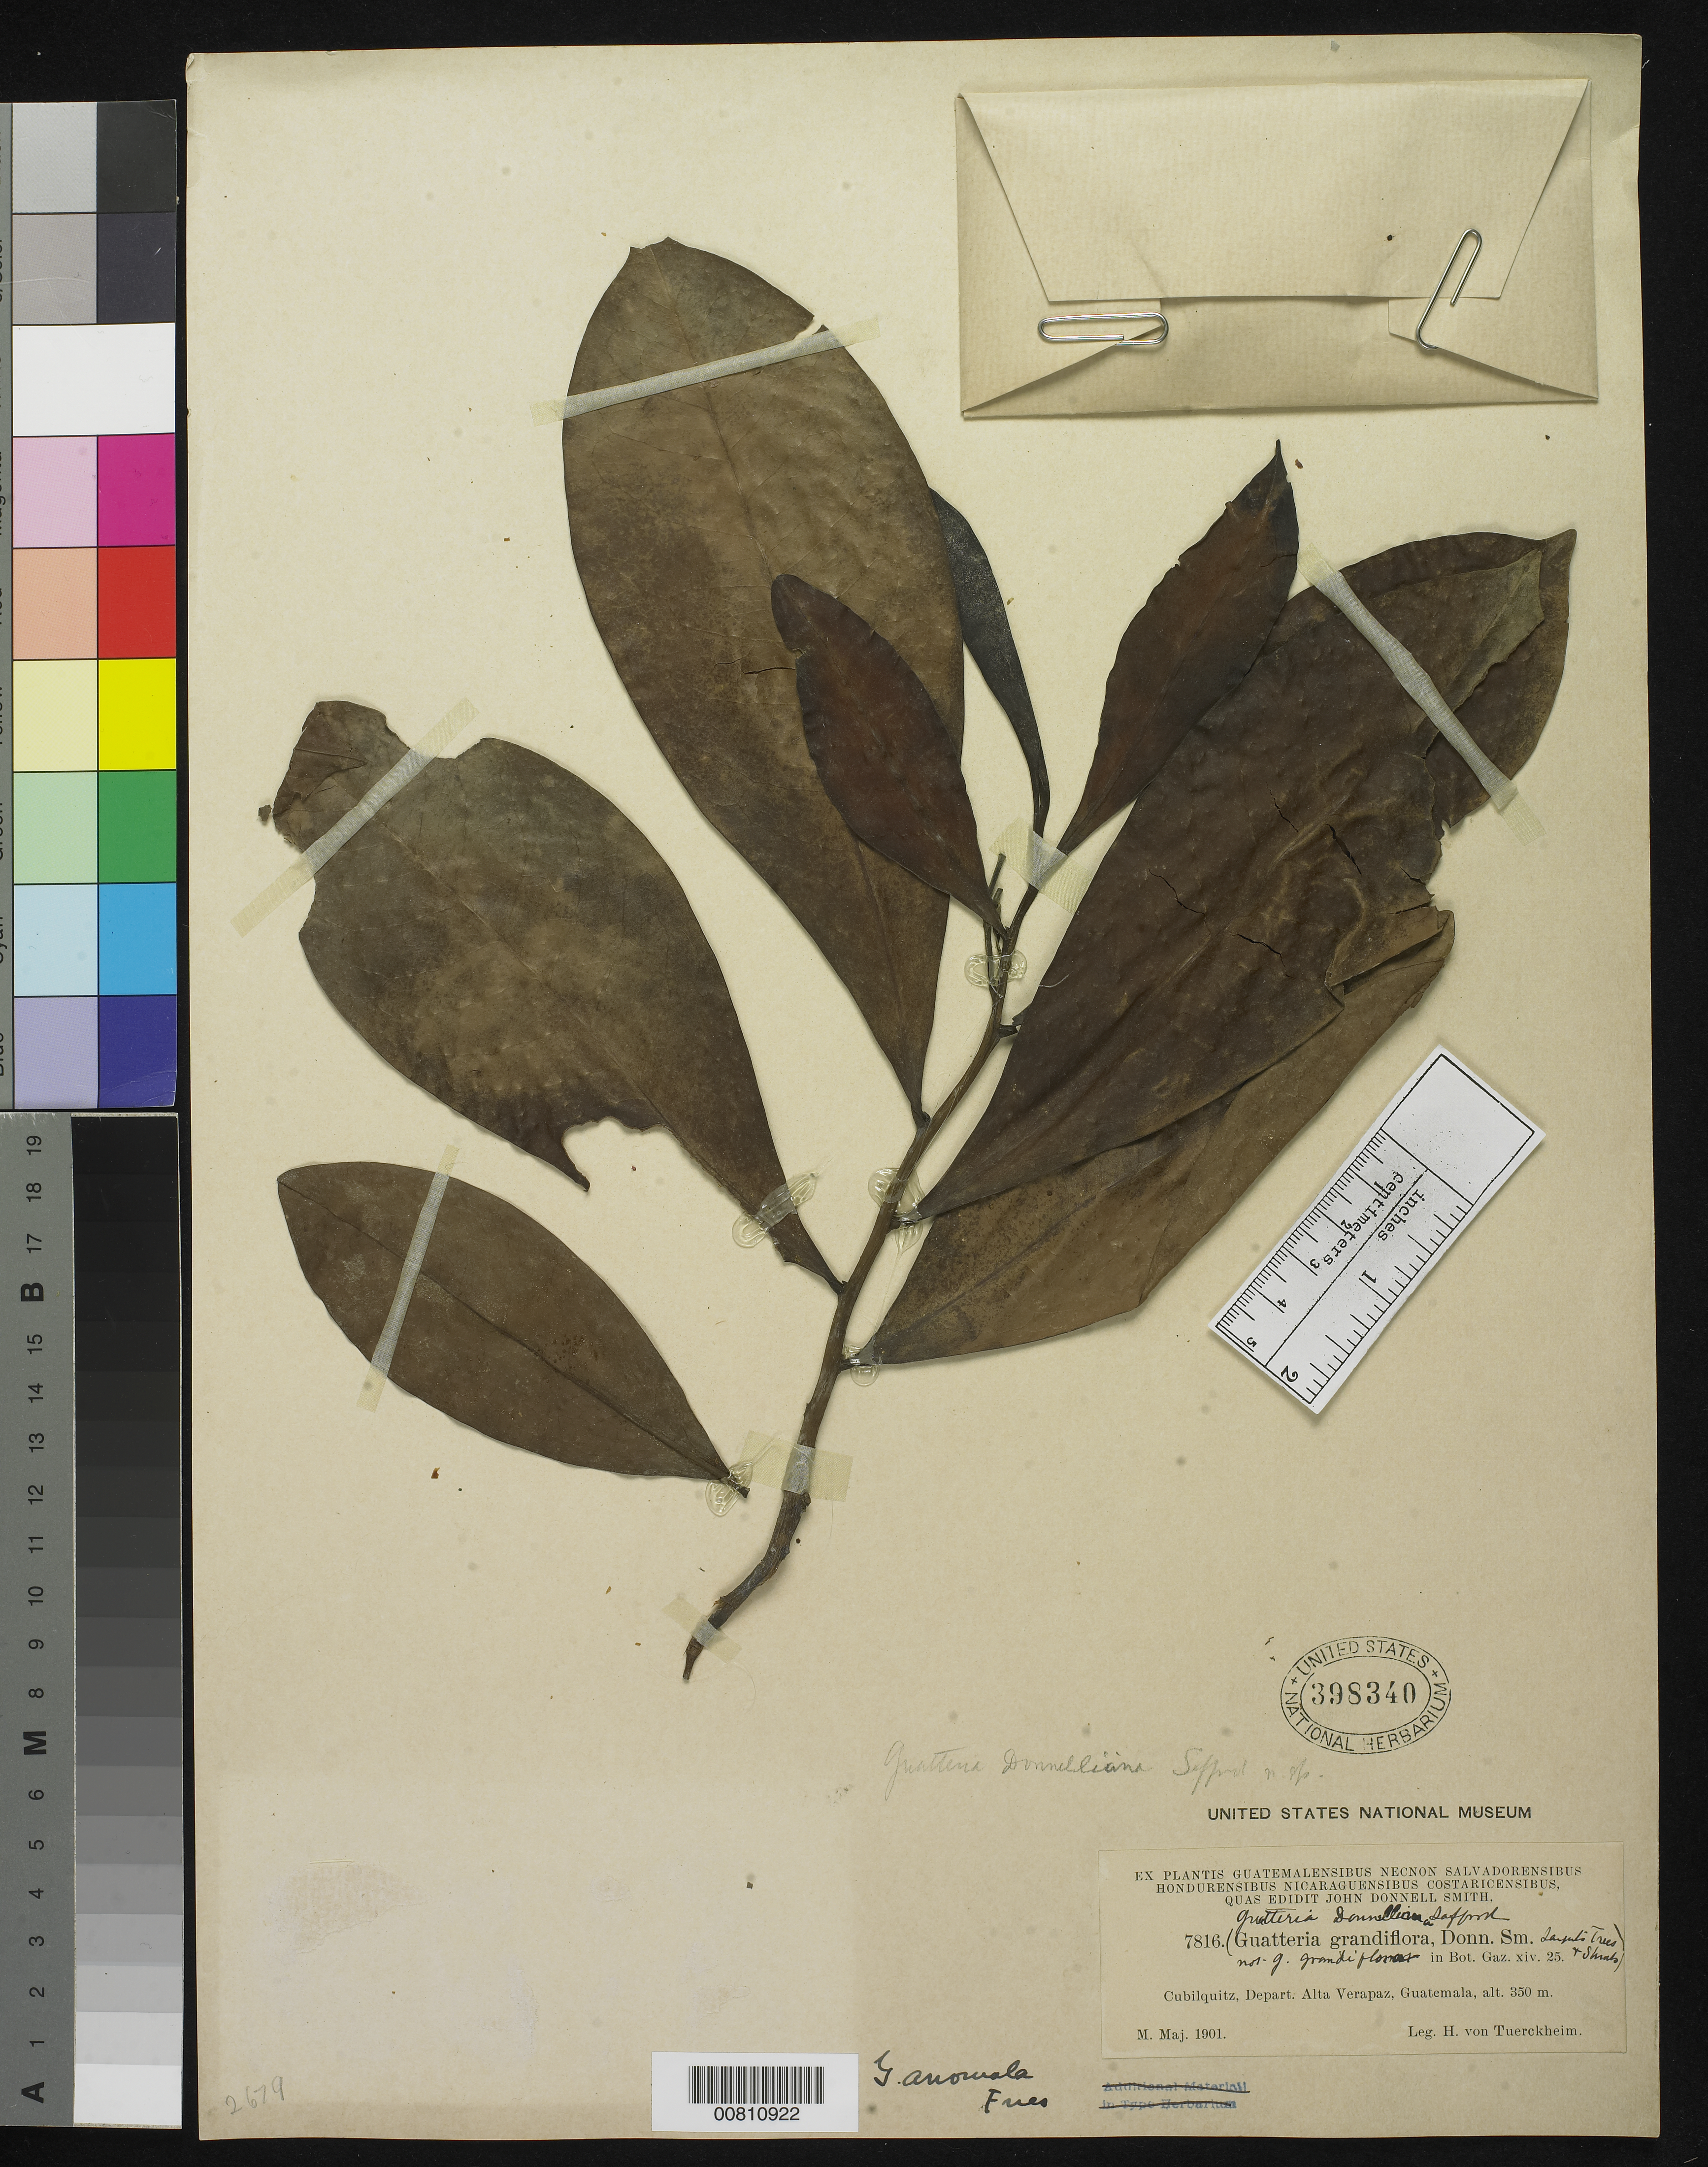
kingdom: Plantae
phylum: Tracheophyta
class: Magnoliopsida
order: Magnoliales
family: Annonaceae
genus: Guatteria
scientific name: Guatteria anomala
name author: R.E. Fr.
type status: Isotype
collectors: H. von Türckheim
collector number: J.D.S. 7816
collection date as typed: May 1901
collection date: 1901-05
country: Guatemala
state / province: Alta Verapaz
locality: Cubilquitz.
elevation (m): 350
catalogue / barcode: US 398340